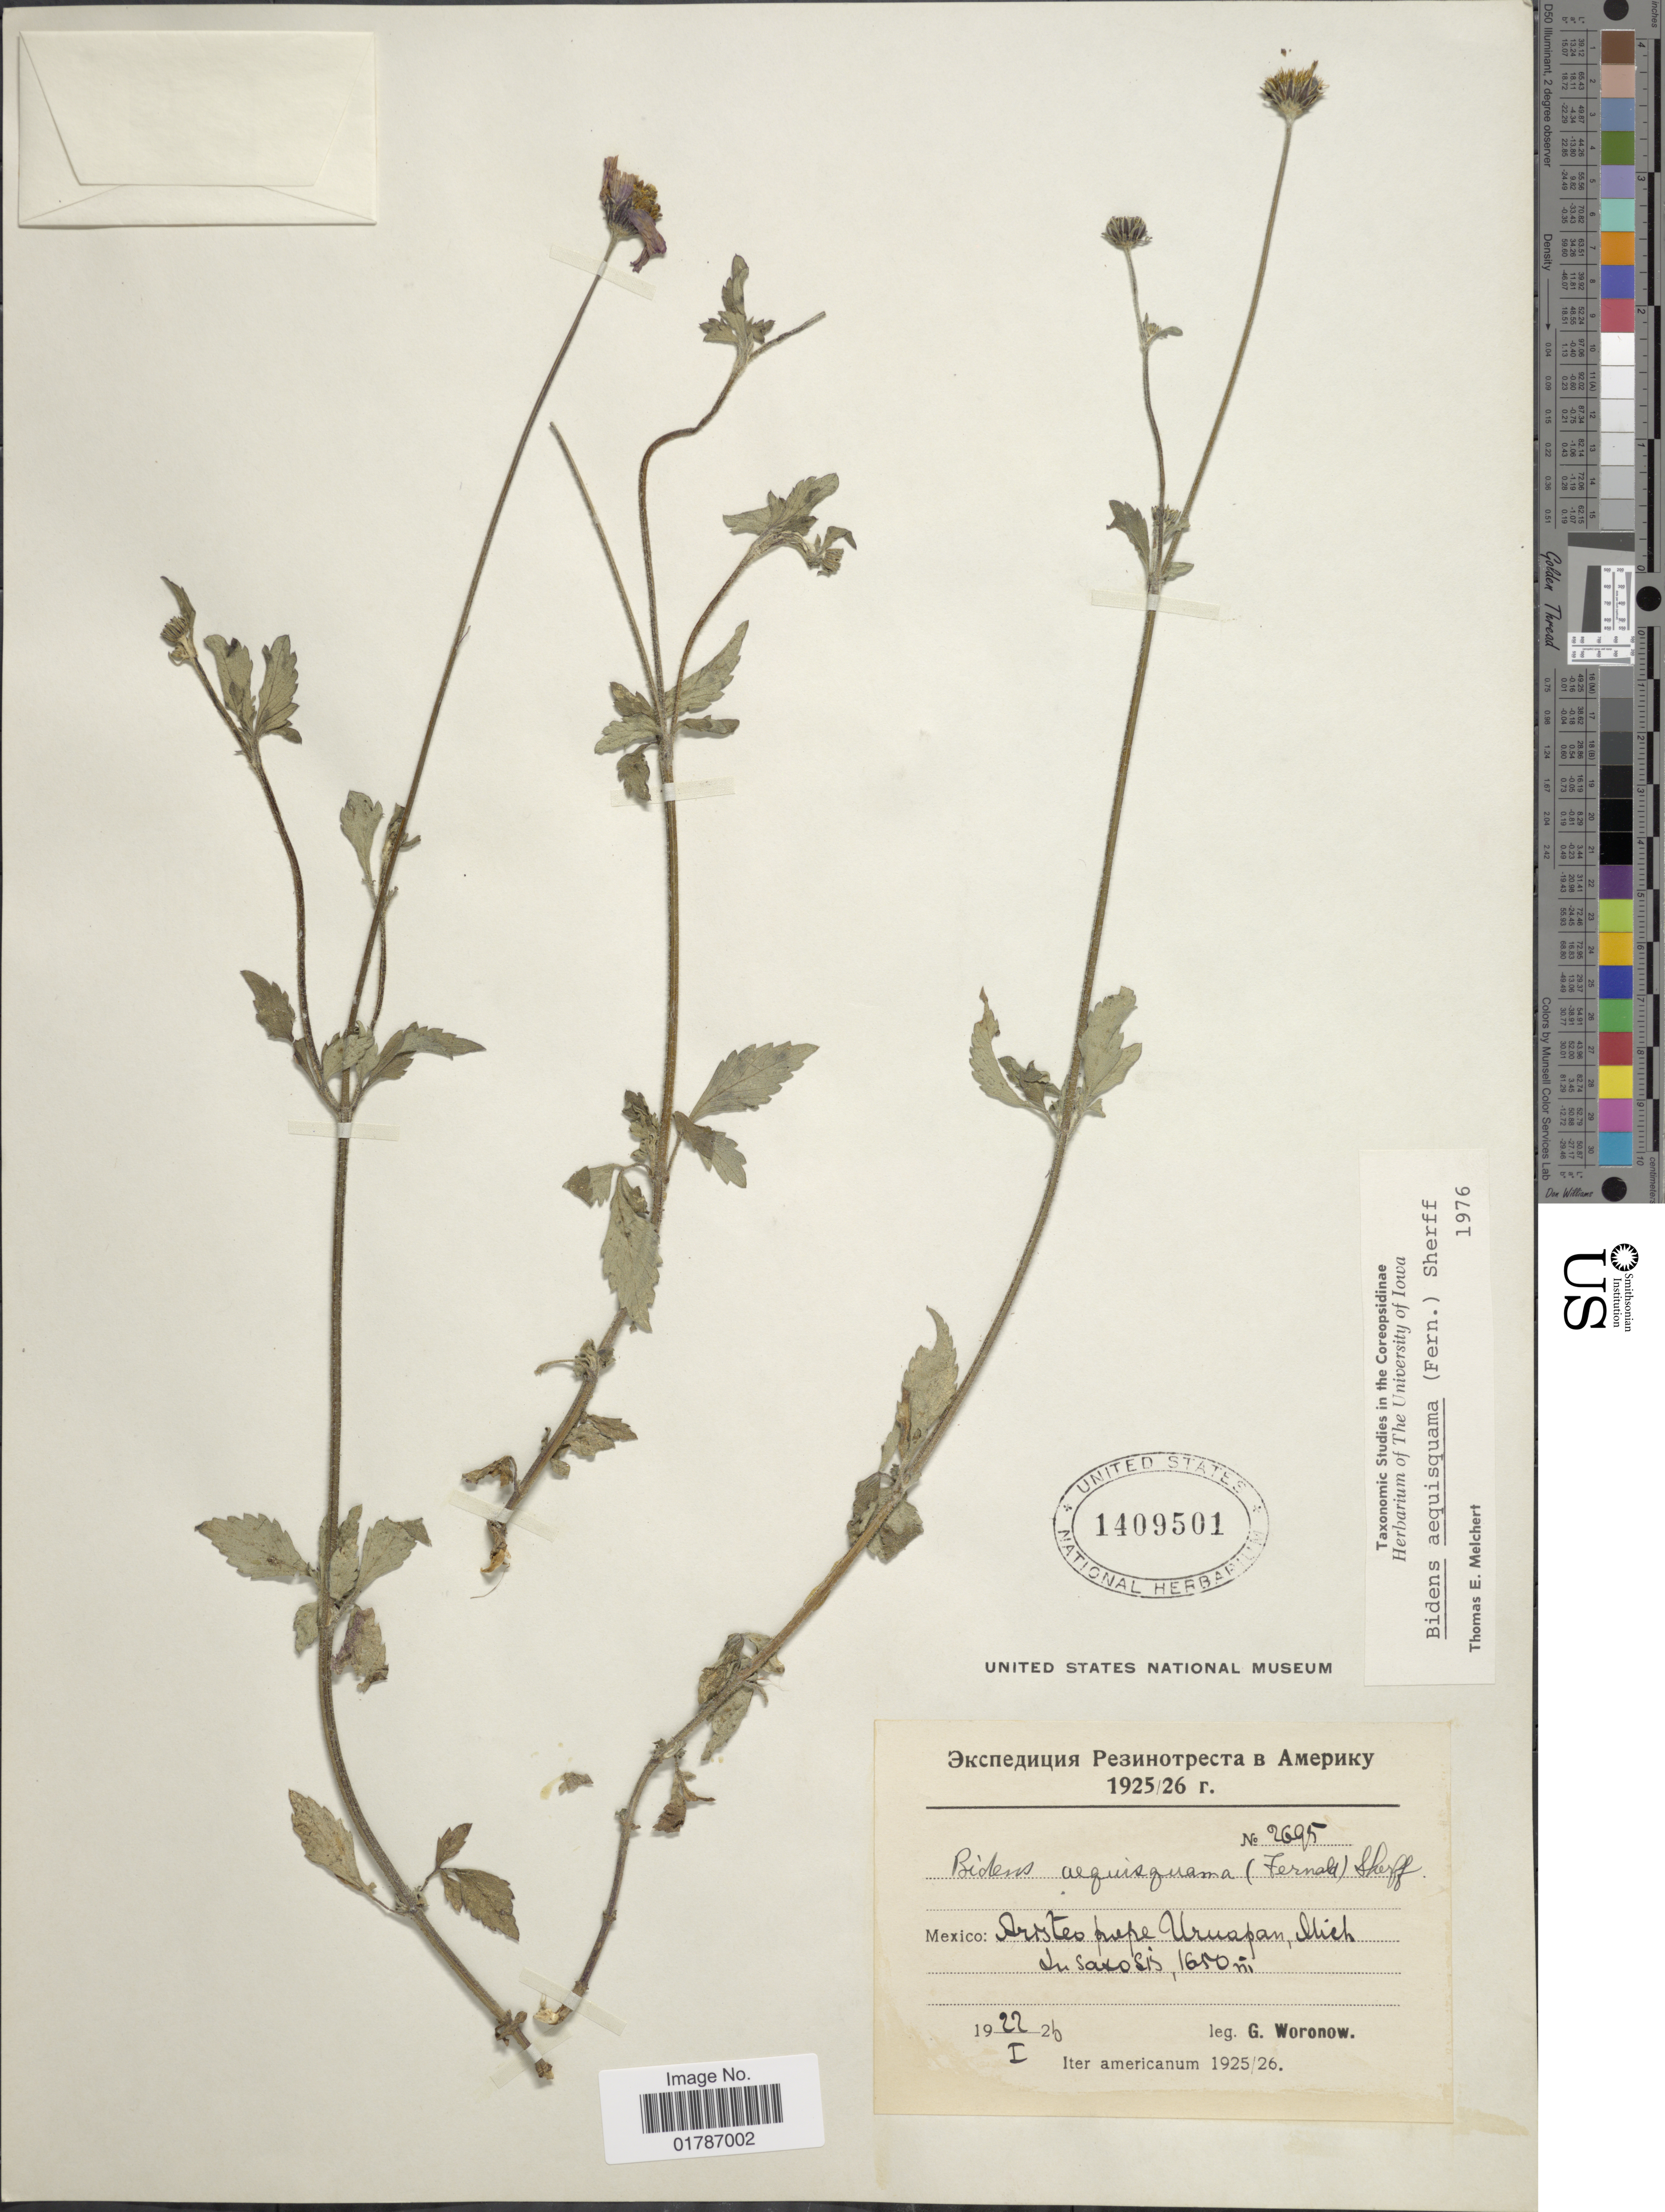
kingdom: Plantae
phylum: Tracheophyta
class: Magnoliopsida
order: Asterales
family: Asteraceae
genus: Bidens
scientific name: Bidens aequisquama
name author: (Fernald) Sherff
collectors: G. Woronow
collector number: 2695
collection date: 1926-01-22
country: Mexico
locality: Arrtres prope Uruapan, Uich., In saxosis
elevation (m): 1650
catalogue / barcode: US 1409501